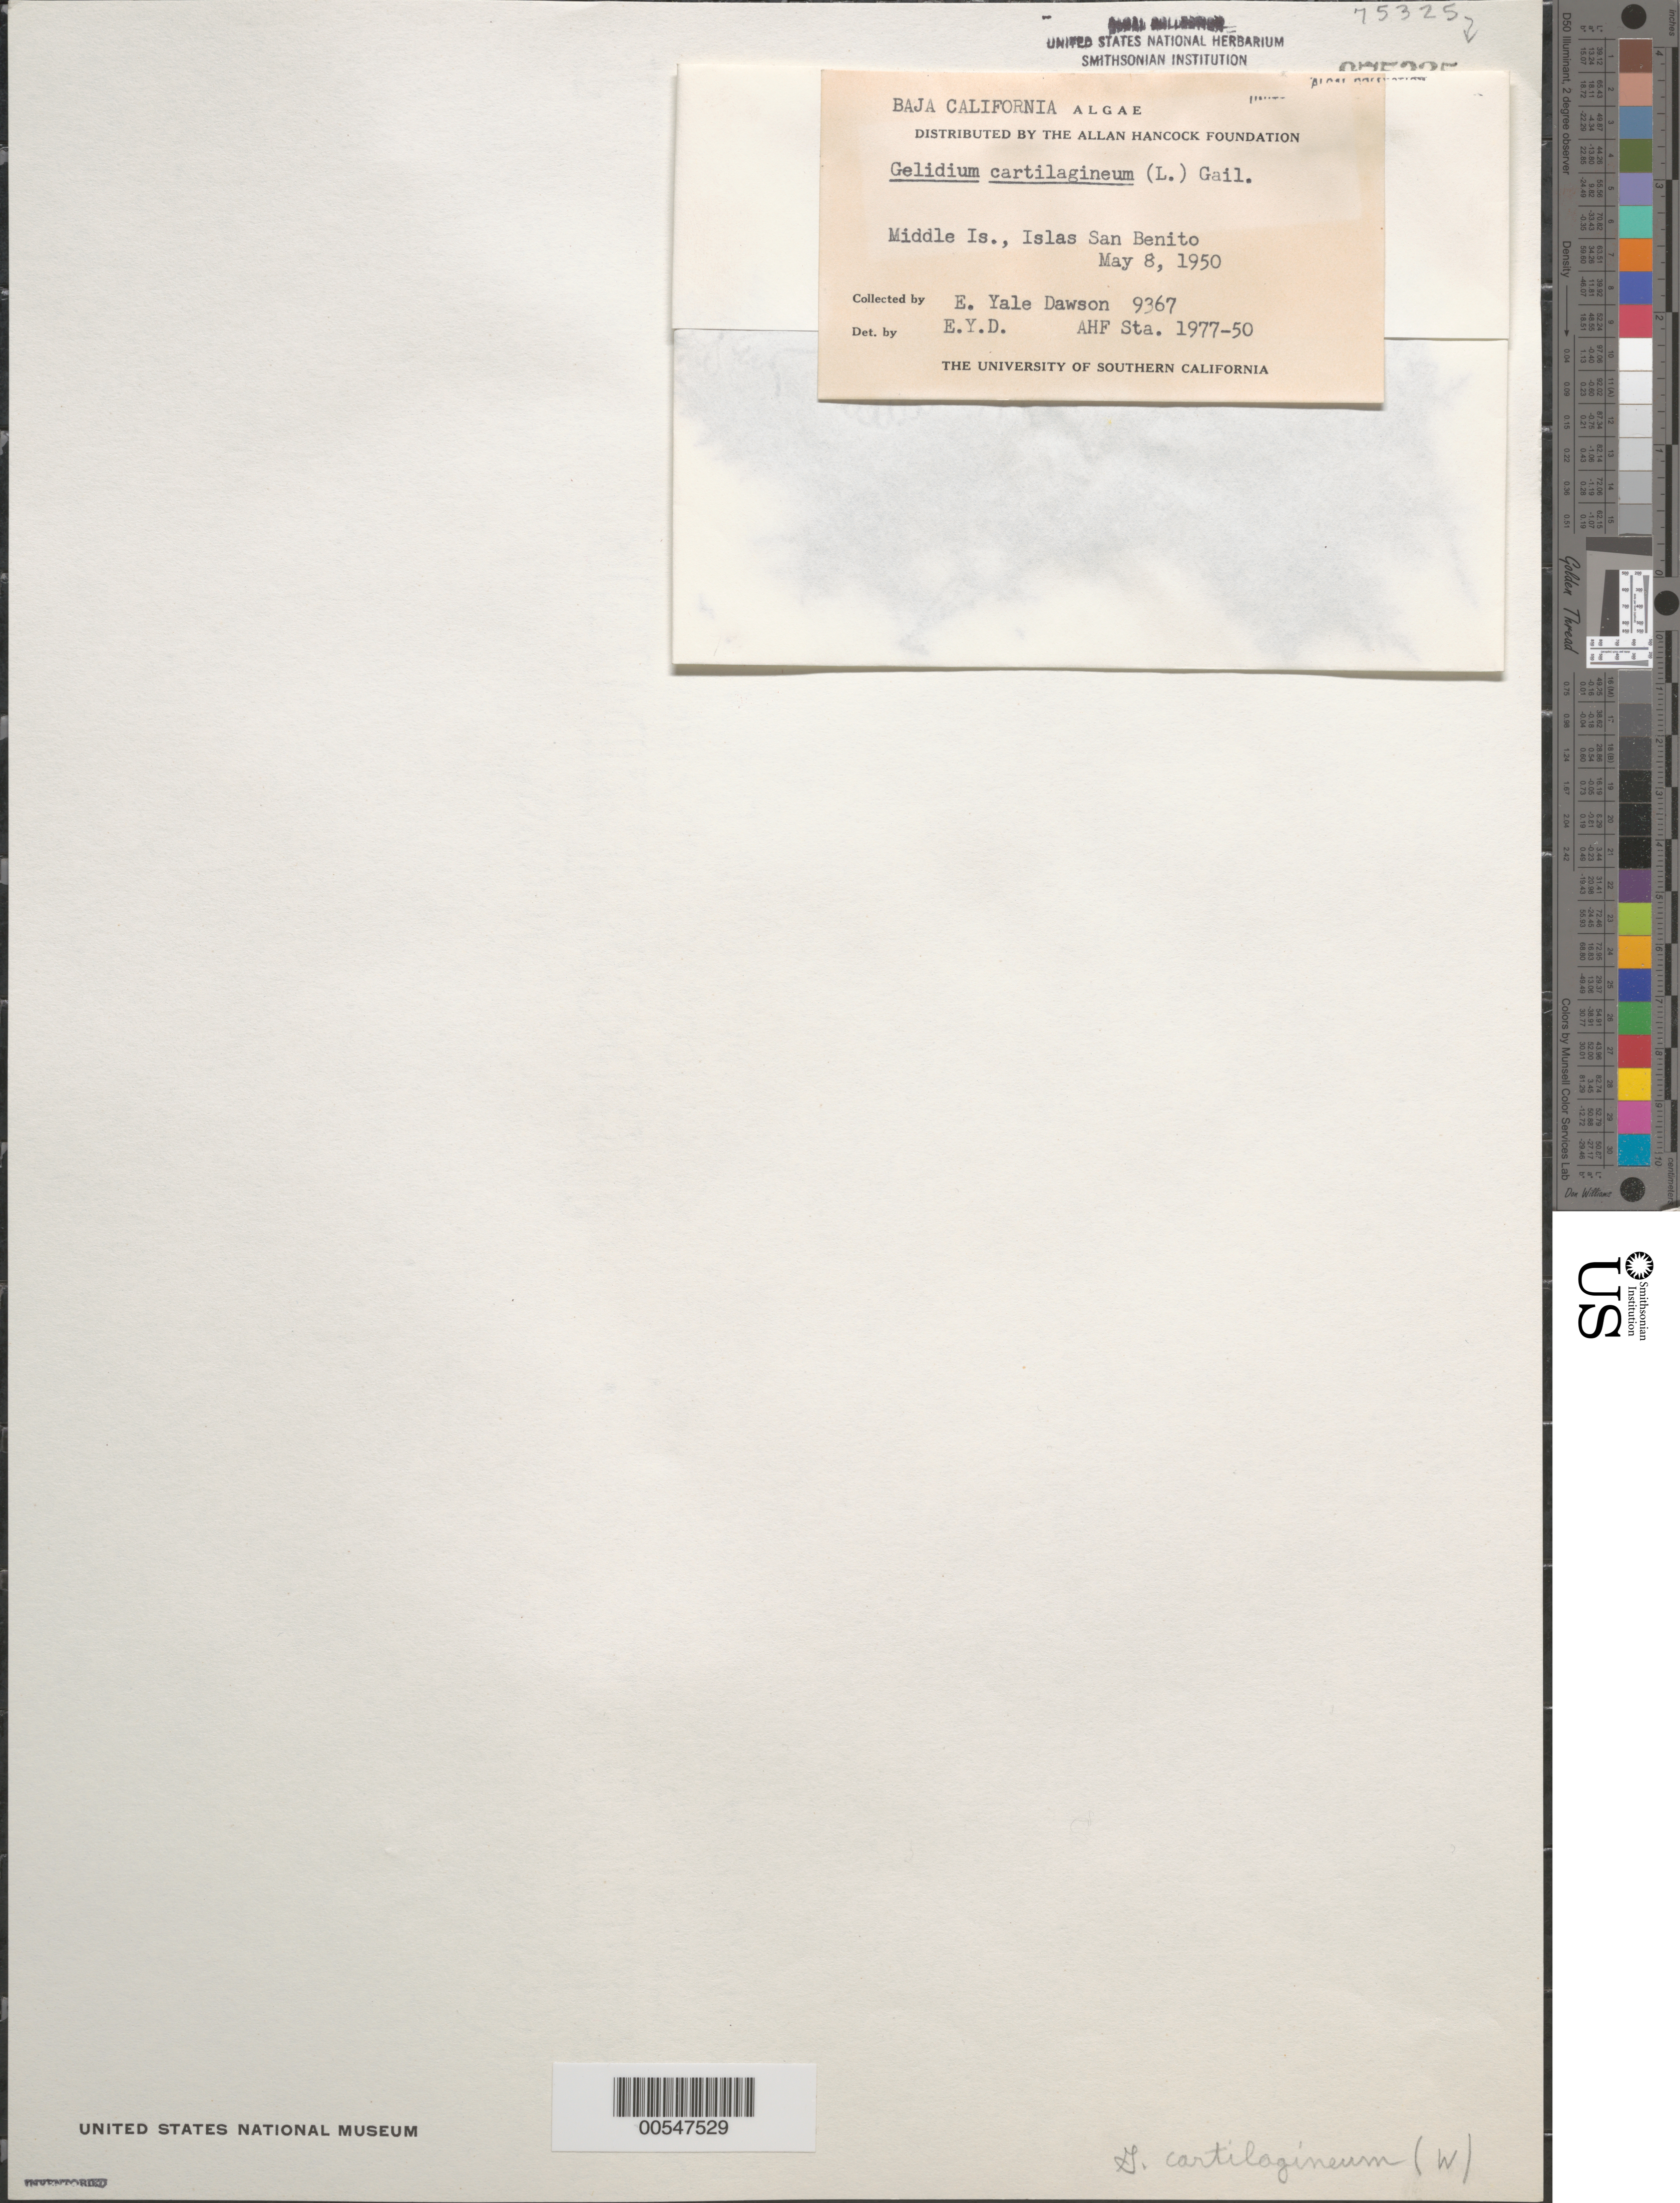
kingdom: Plantae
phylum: Rhodophyta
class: Florideophyceae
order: Plocamiales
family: Plocamiaceae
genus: Plocamium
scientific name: Plocamium cartilagineum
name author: (L.) P.S. Dixon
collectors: E. Y. Dawson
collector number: EYD 9367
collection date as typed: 08 May 1950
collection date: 1950-05-08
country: Mexico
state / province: Baja California Norte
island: Middle Island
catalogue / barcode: US 75325